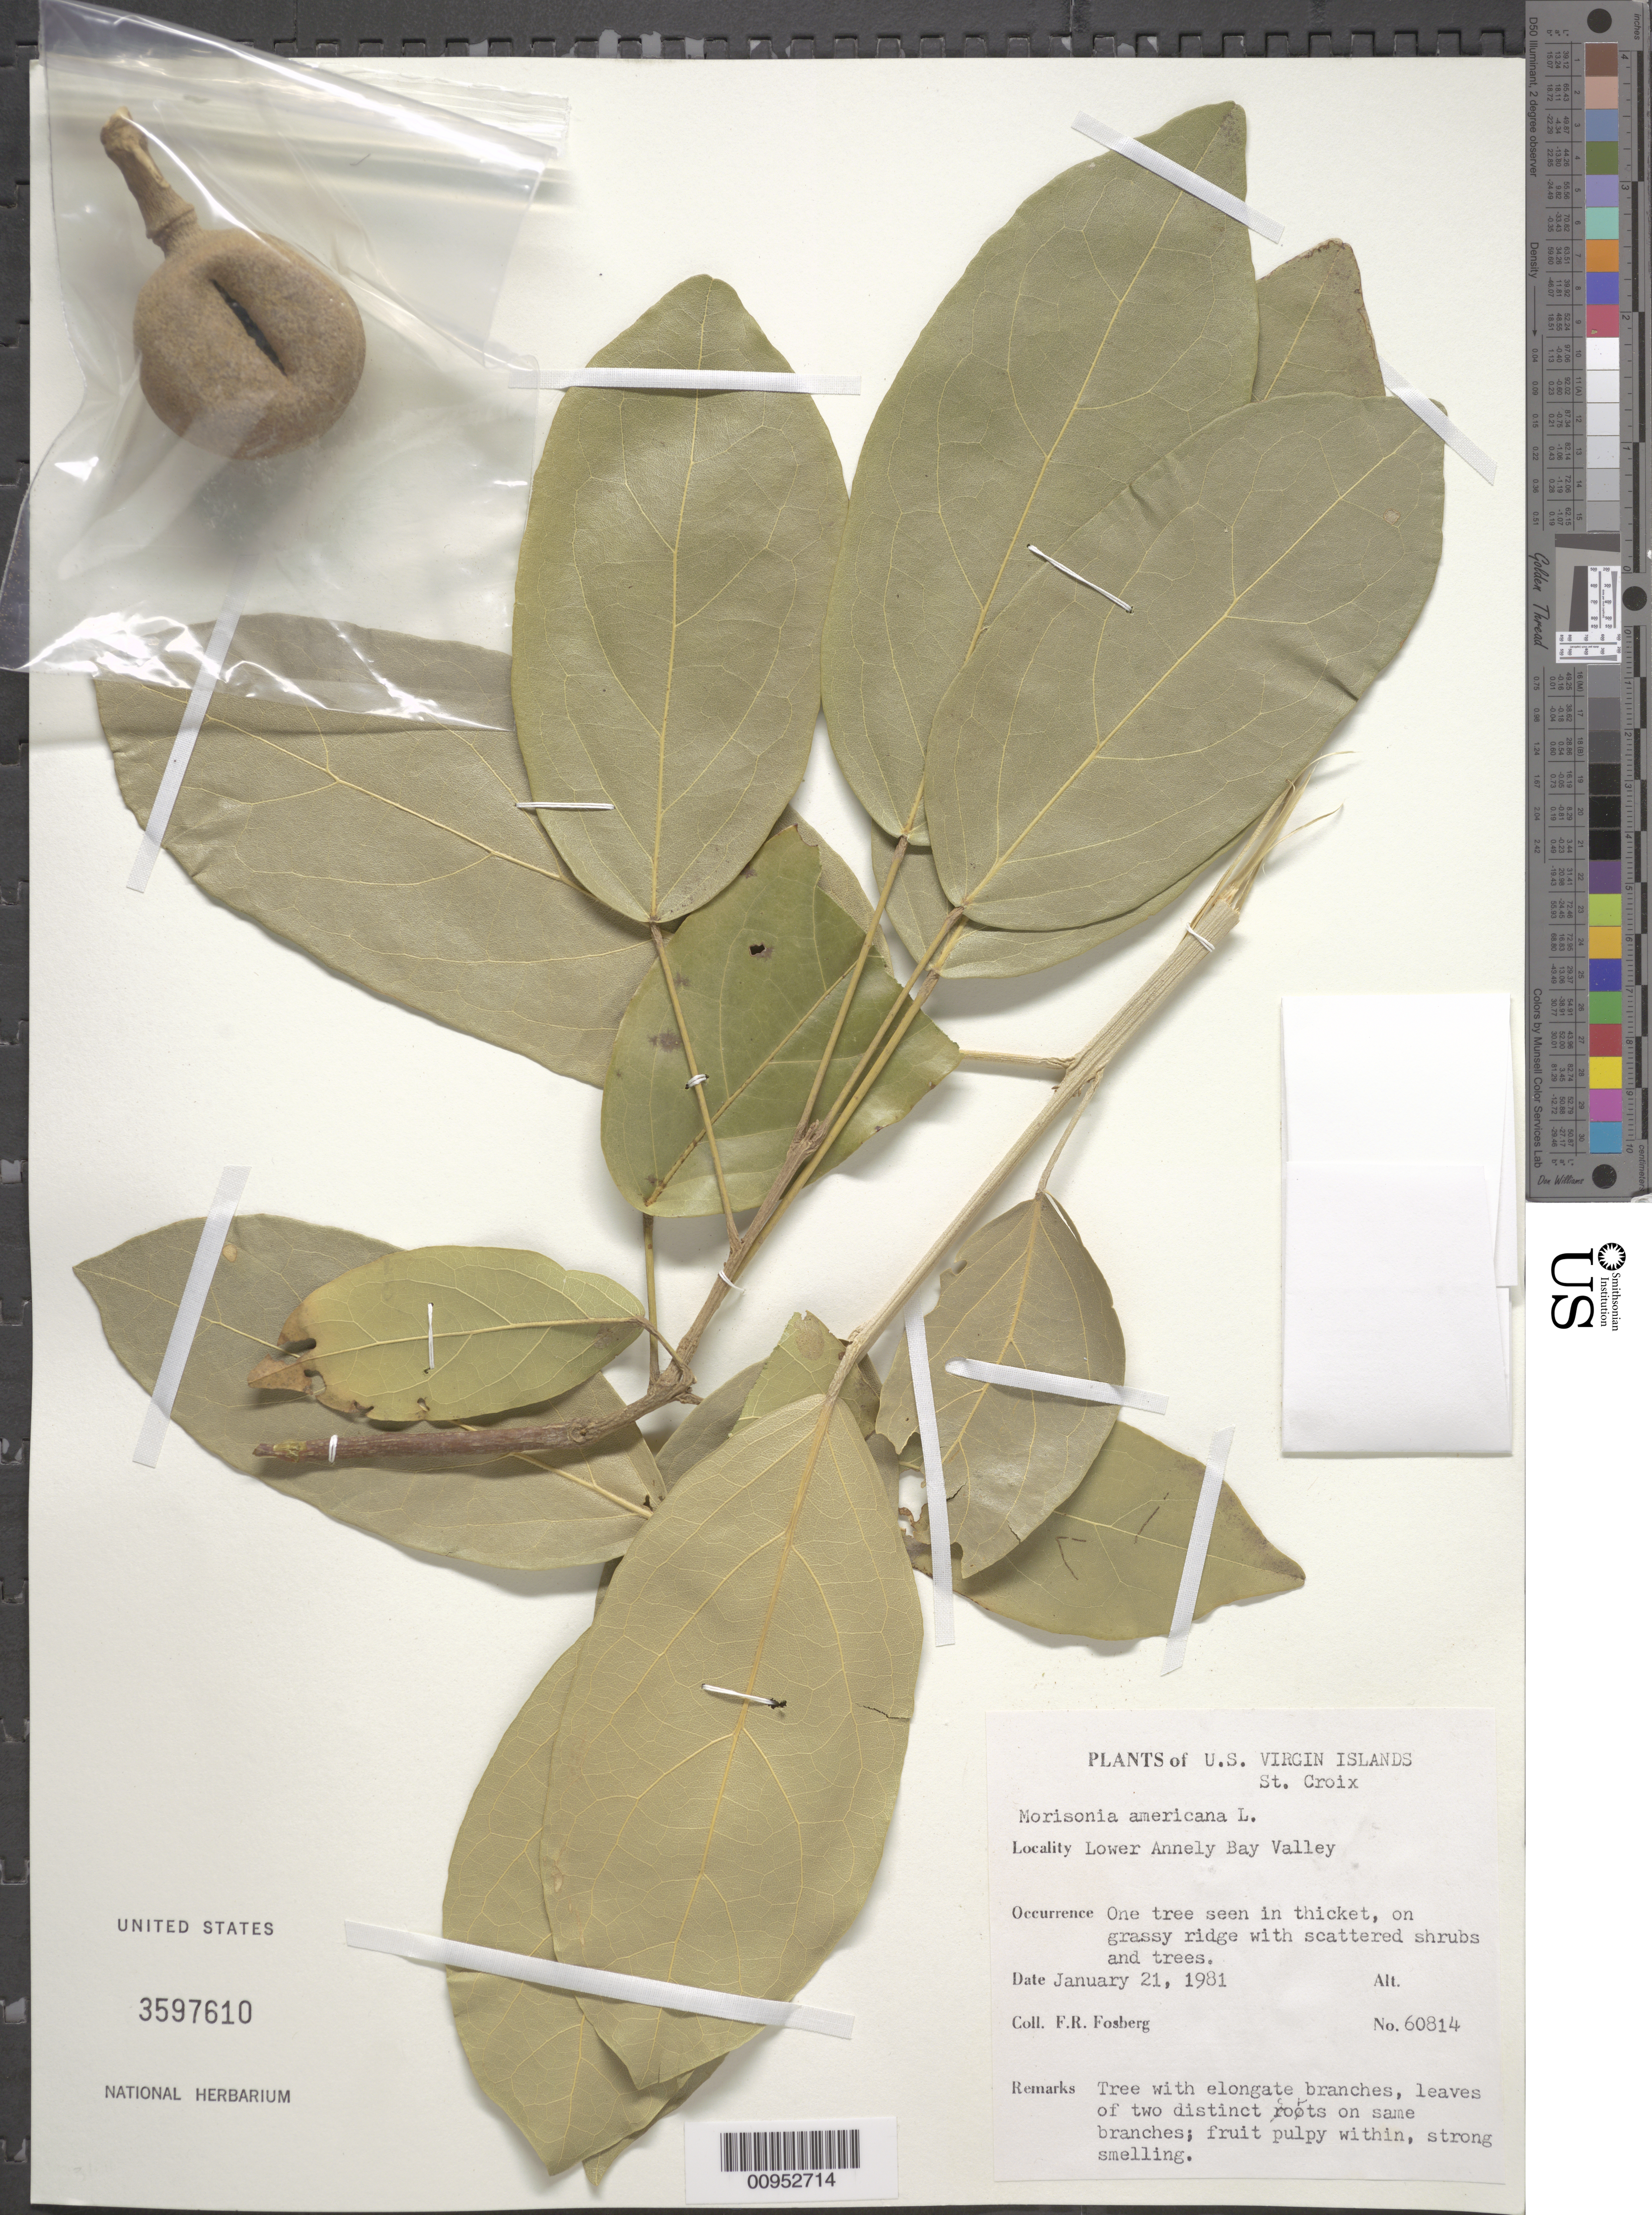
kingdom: Plantae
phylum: Tracheophyta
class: Magnoliopsida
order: Brassicales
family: Capparaceae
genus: Morisonia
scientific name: Morisonia americana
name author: L.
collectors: F. R. Fosberg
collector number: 60814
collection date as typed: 21 Jan 1981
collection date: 1981-01-21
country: U.S. Virgin Islands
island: St. Croix I.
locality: Lower Annely Bay Valley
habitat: One tree seen in thicket, on grassy ridge with scattered shrubs and trees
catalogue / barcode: US 3597610